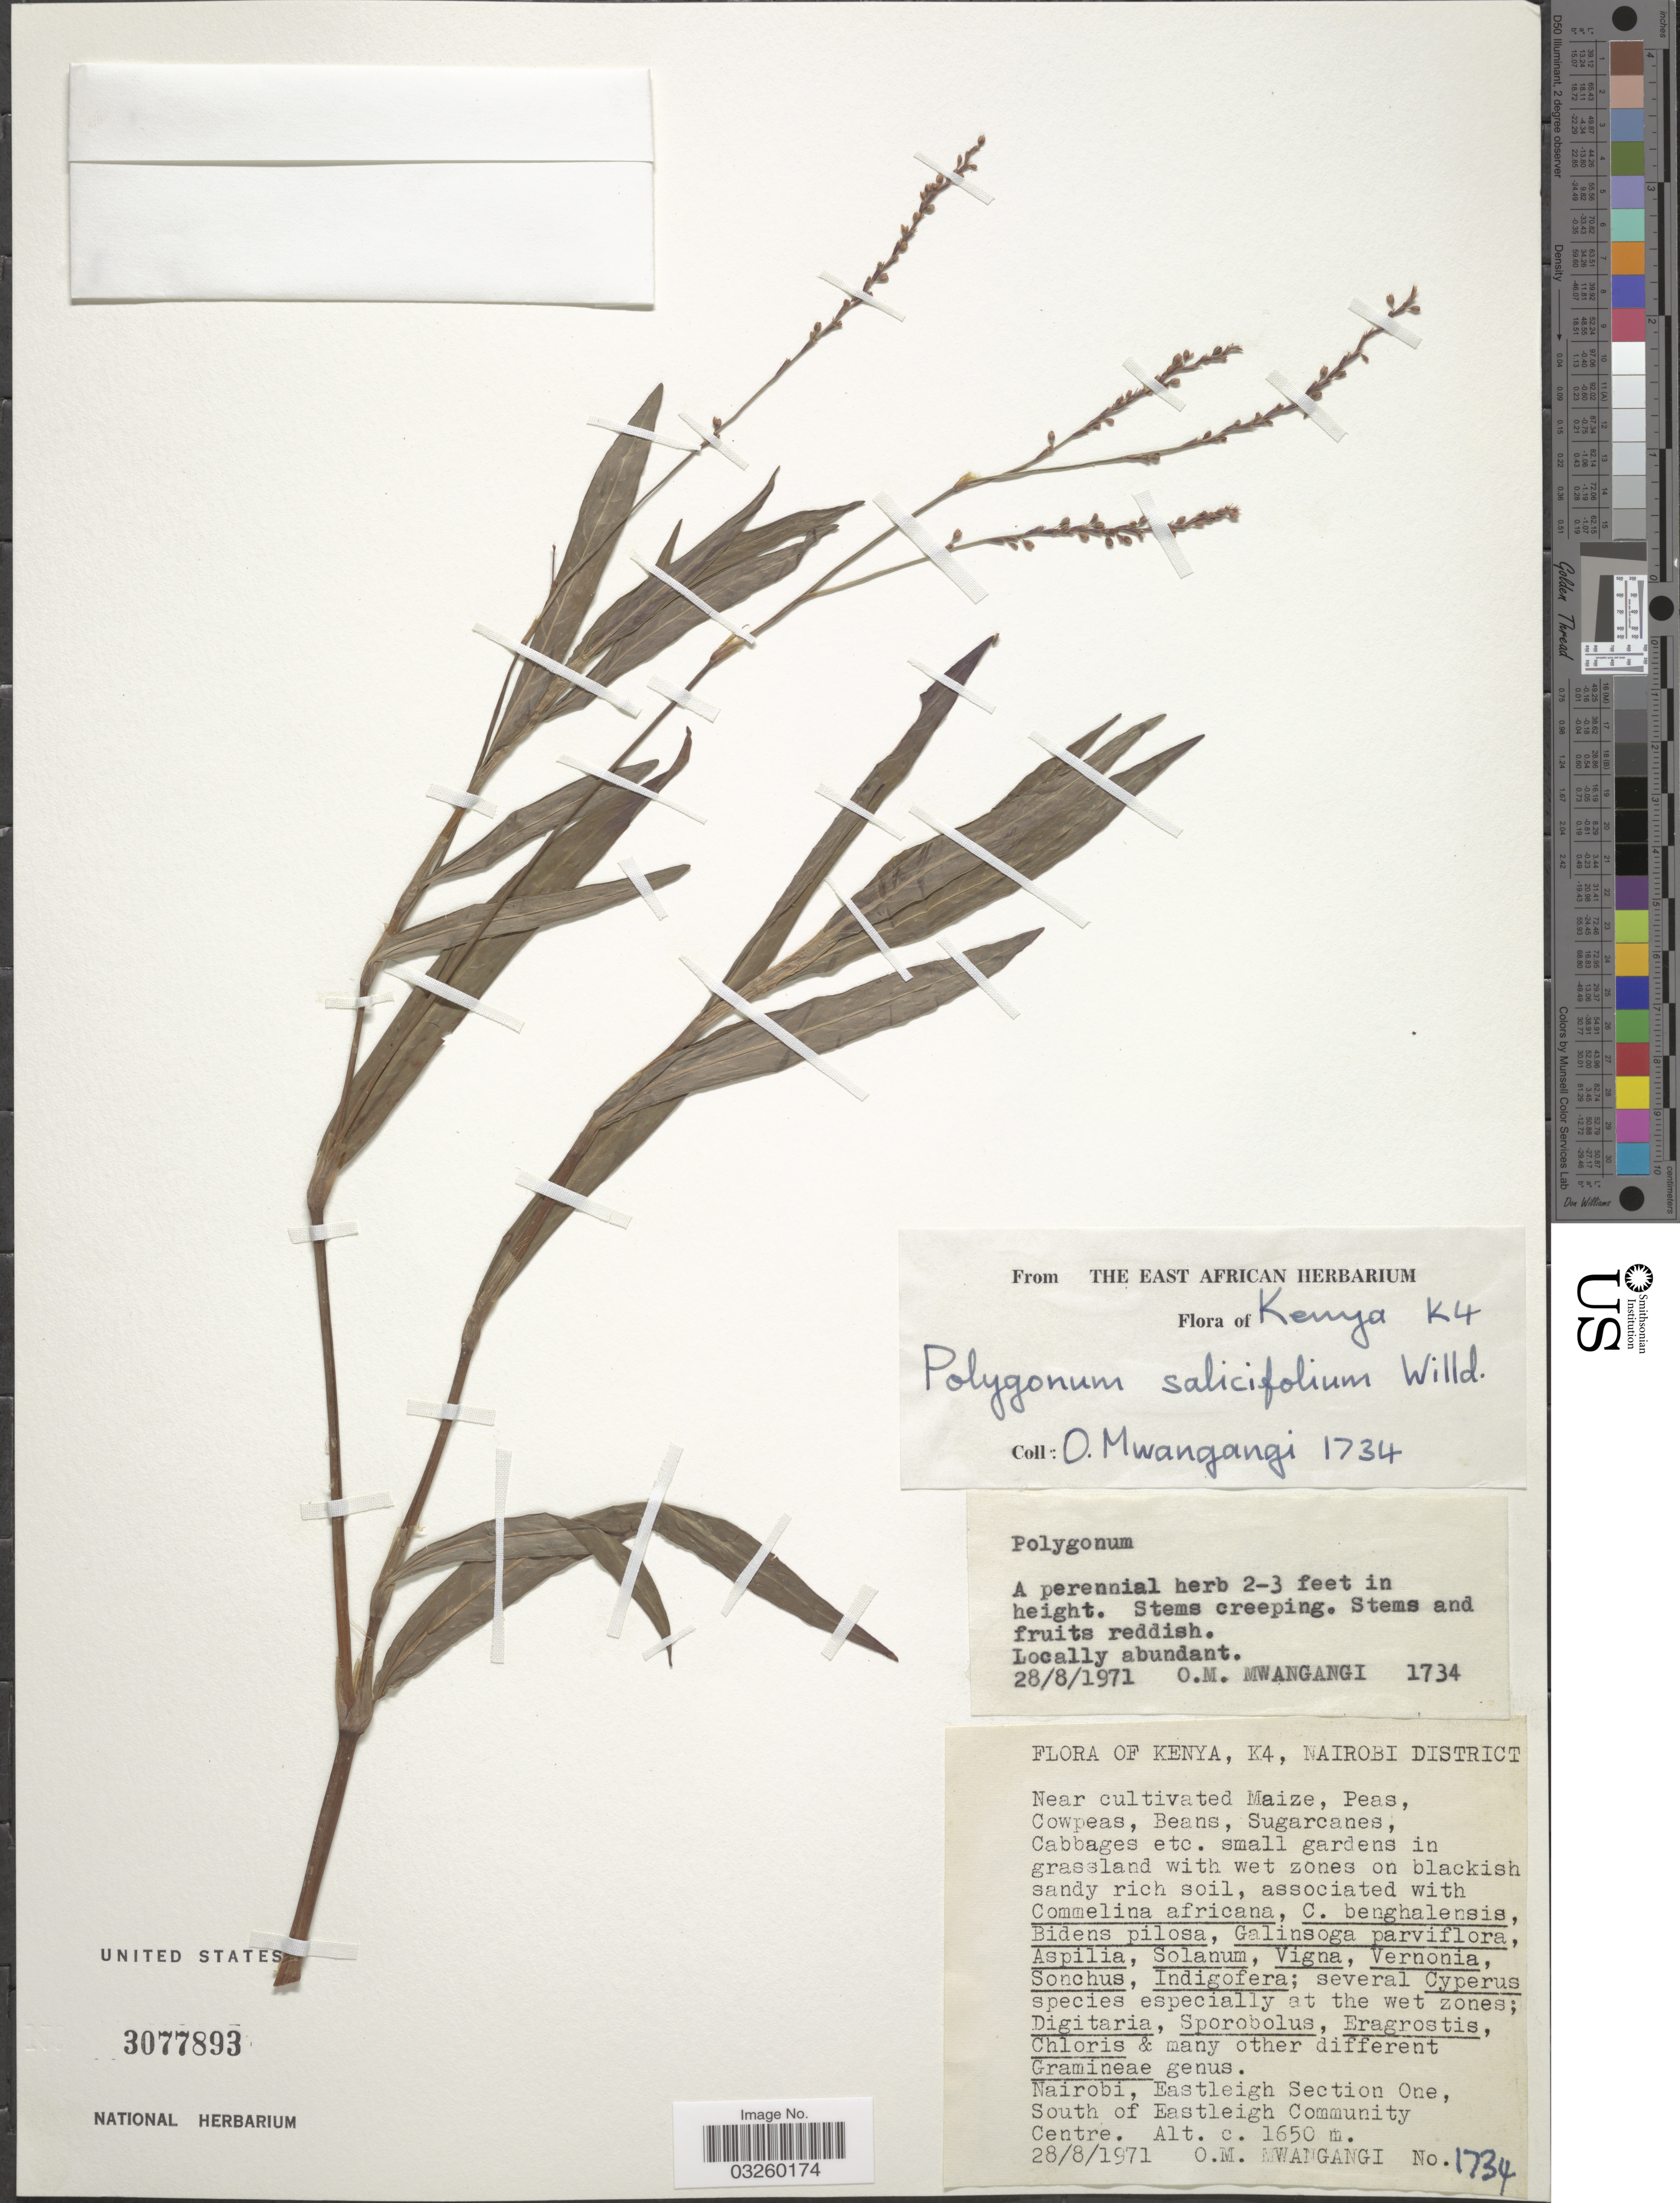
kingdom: Plantae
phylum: Tracheophyta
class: Magnoliopsida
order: Caryophyllales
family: Polygonaceae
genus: Polygonum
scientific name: Polygonum salicifolium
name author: Brouss. ex Willd.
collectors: O. M. Mwangangi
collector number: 1734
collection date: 1971-08-28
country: Kenya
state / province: Nairobi Area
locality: Kenya, K4, Nairobi District. Nairobi, Eastleigh Section One, South of Eastleigh Community Centre.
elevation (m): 1650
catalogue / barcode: US 3077893